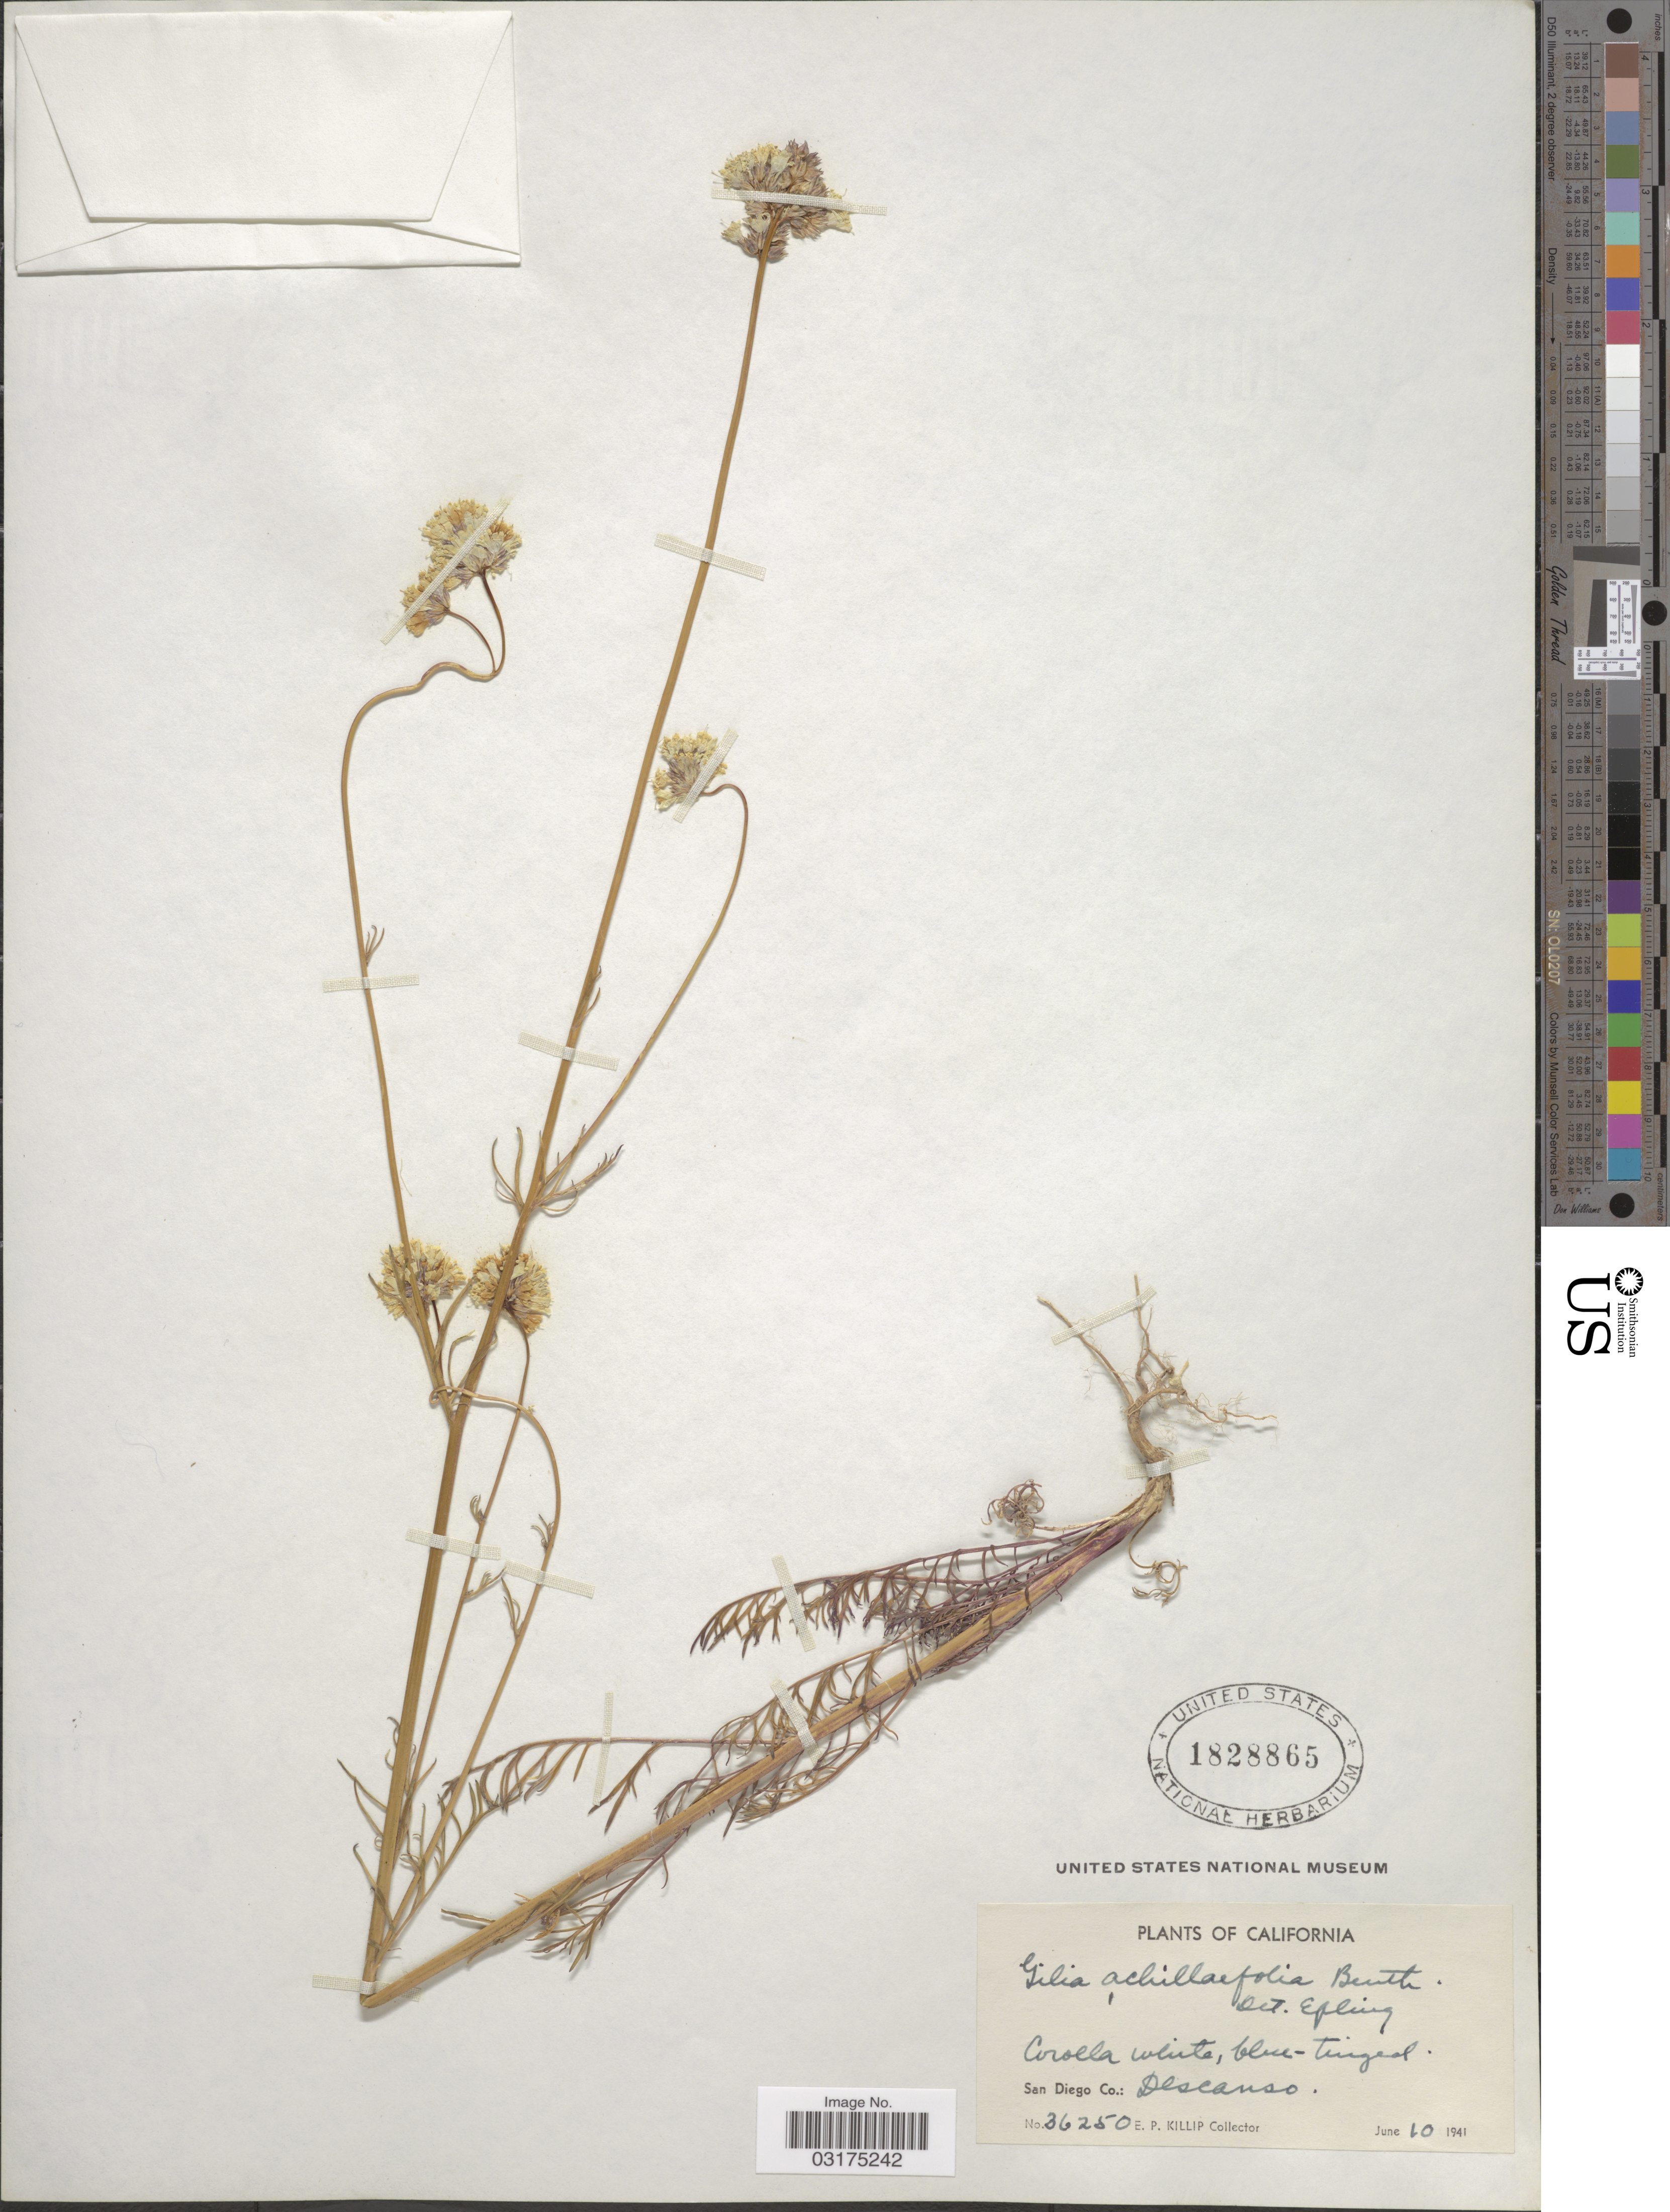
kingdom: Plantae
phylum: Tracheophyta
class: Magnoliopsida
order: Ericales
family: Polemoniaceae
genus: Gilia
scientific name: Gilia capitata subsp. abrotanifolia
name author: (Nutt. ex Greene) V.E. Grant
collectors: E. P. Killip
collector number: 36250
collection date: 1941-06-10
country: United States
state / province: California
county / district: San Diego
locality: San Diego Co.: Descanso.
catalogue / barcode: US 1828865